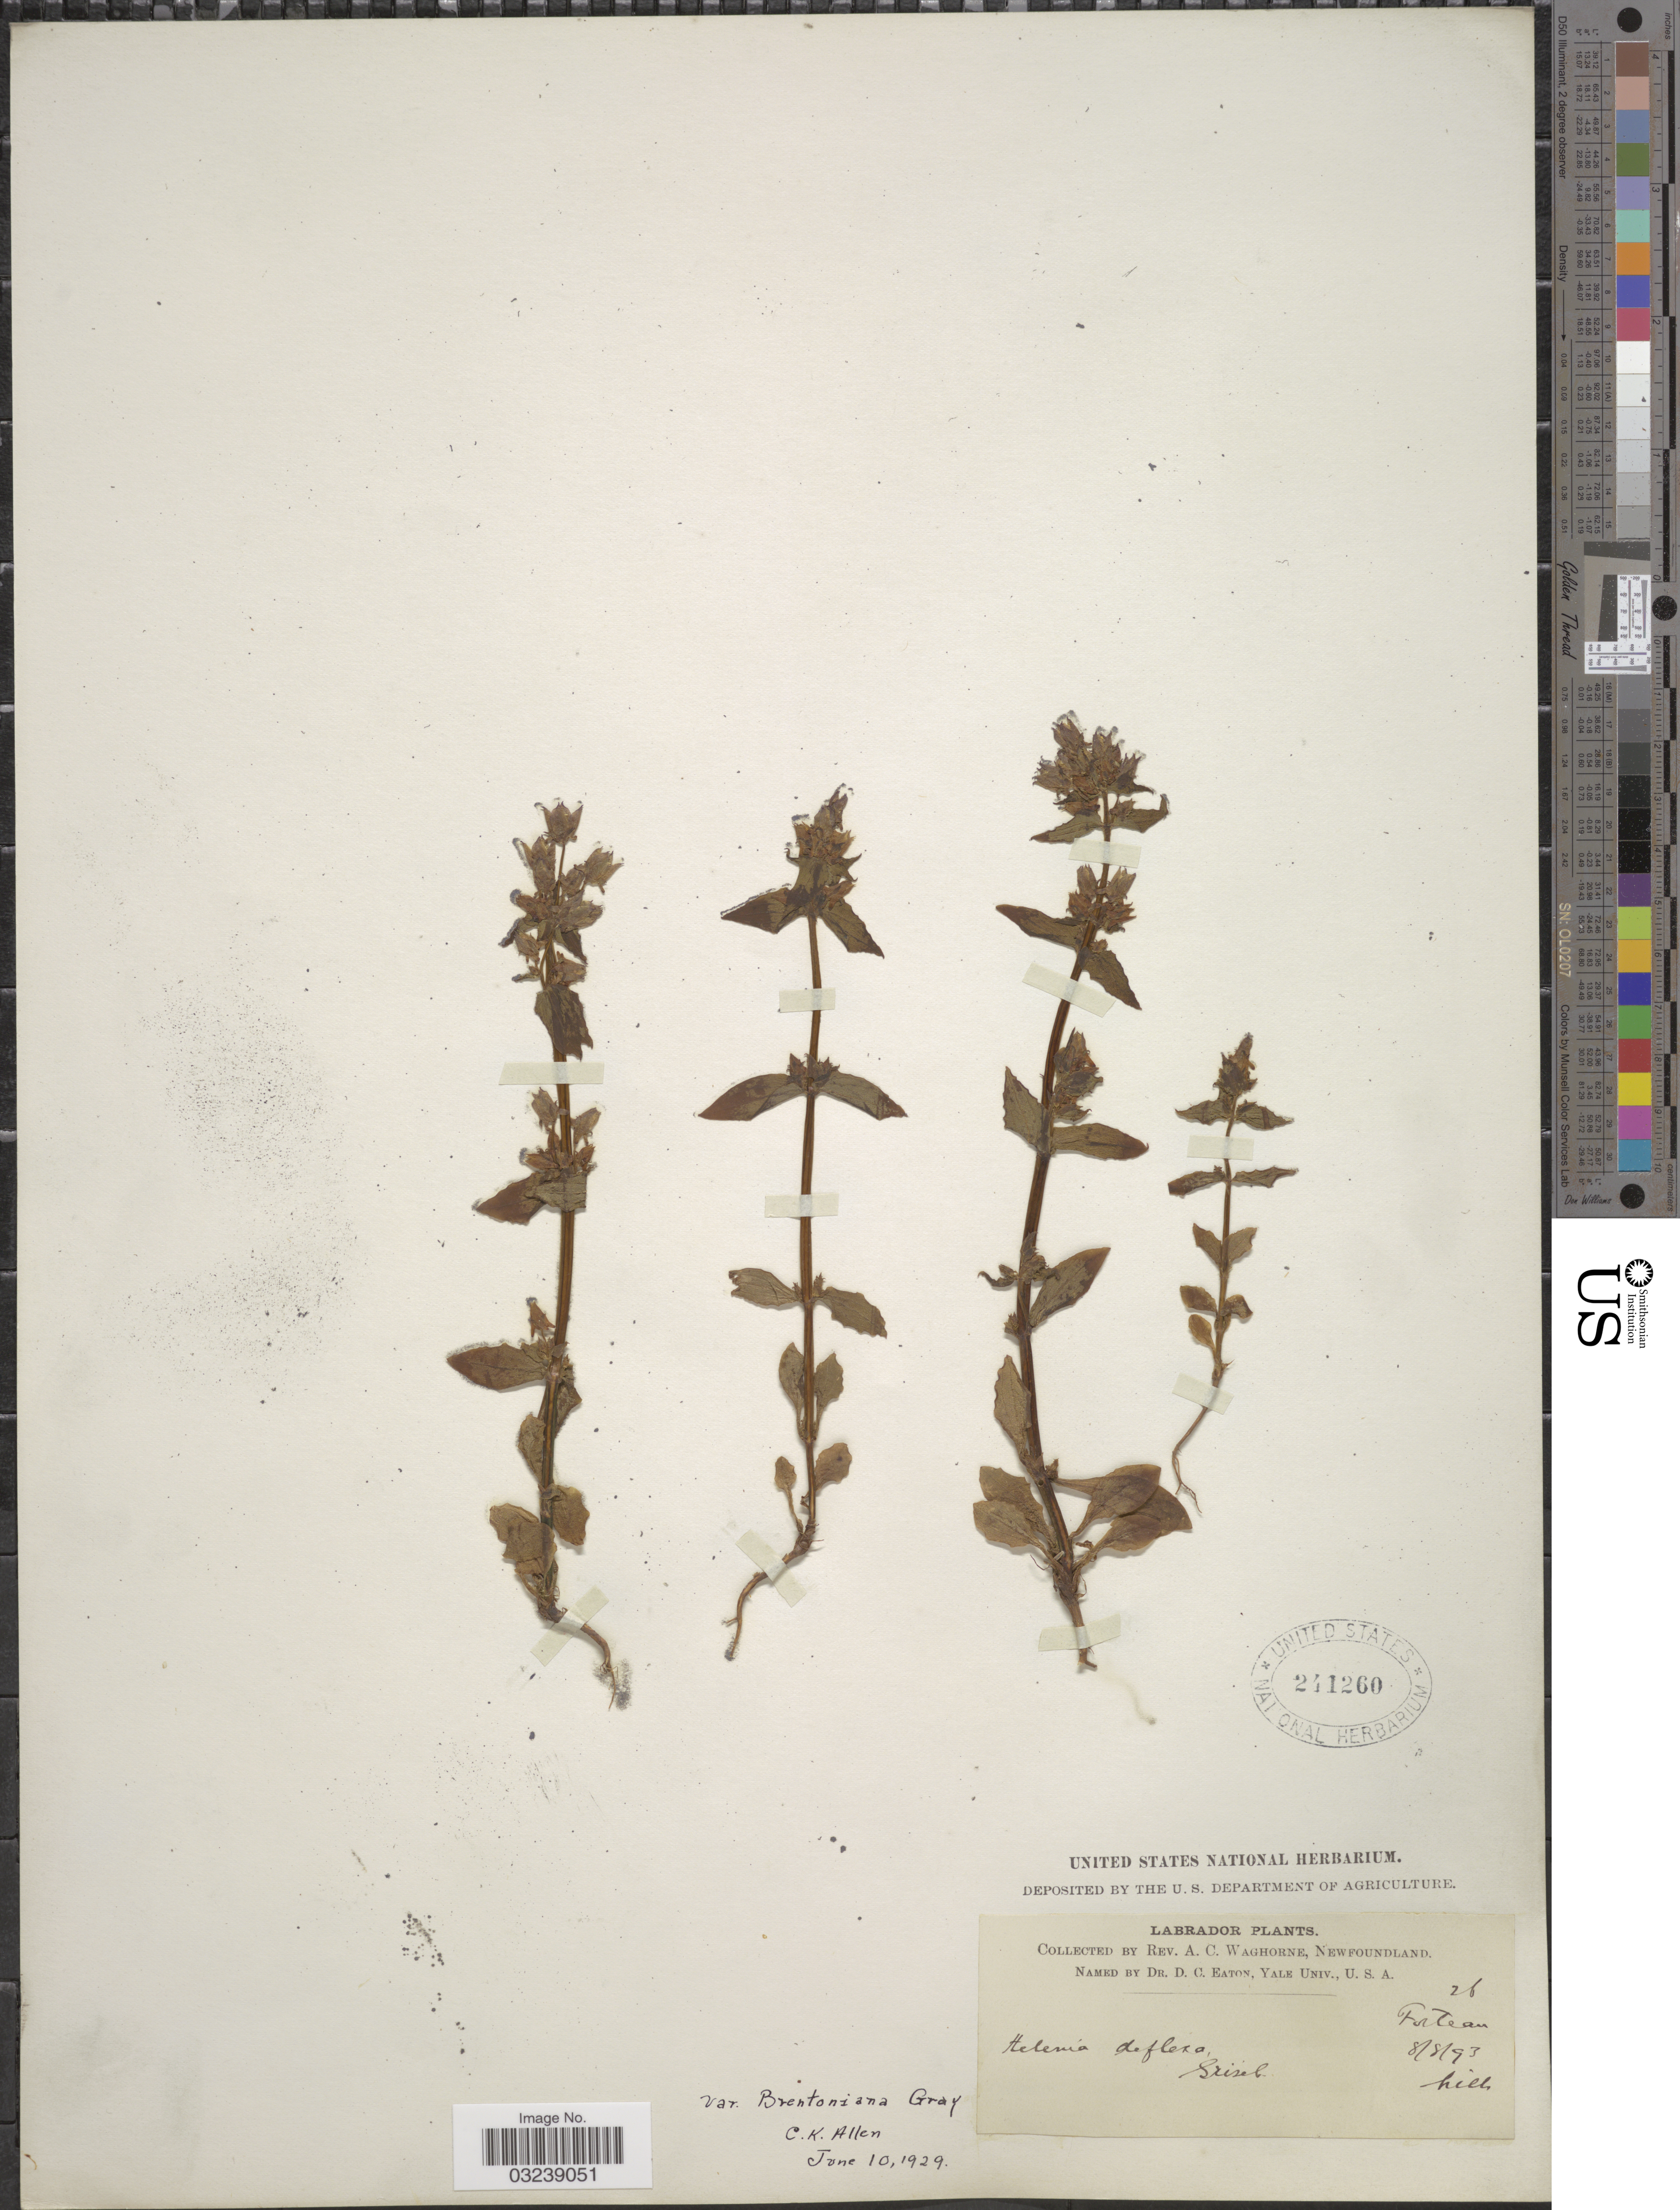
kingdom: Plantae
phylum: Tracheophyta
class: Magnoliopsida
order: Gentianales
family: Gentianaceae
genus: Halenia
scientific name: Halenia deflexa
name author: (Sm.) Griseb.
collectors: A. Waghorne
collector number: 26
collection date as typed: Transcribed d/m/y: 8/8/93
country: Canada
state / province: Newfoundland and Labrador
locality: Labrador. Forteau.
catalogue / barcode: US 241260